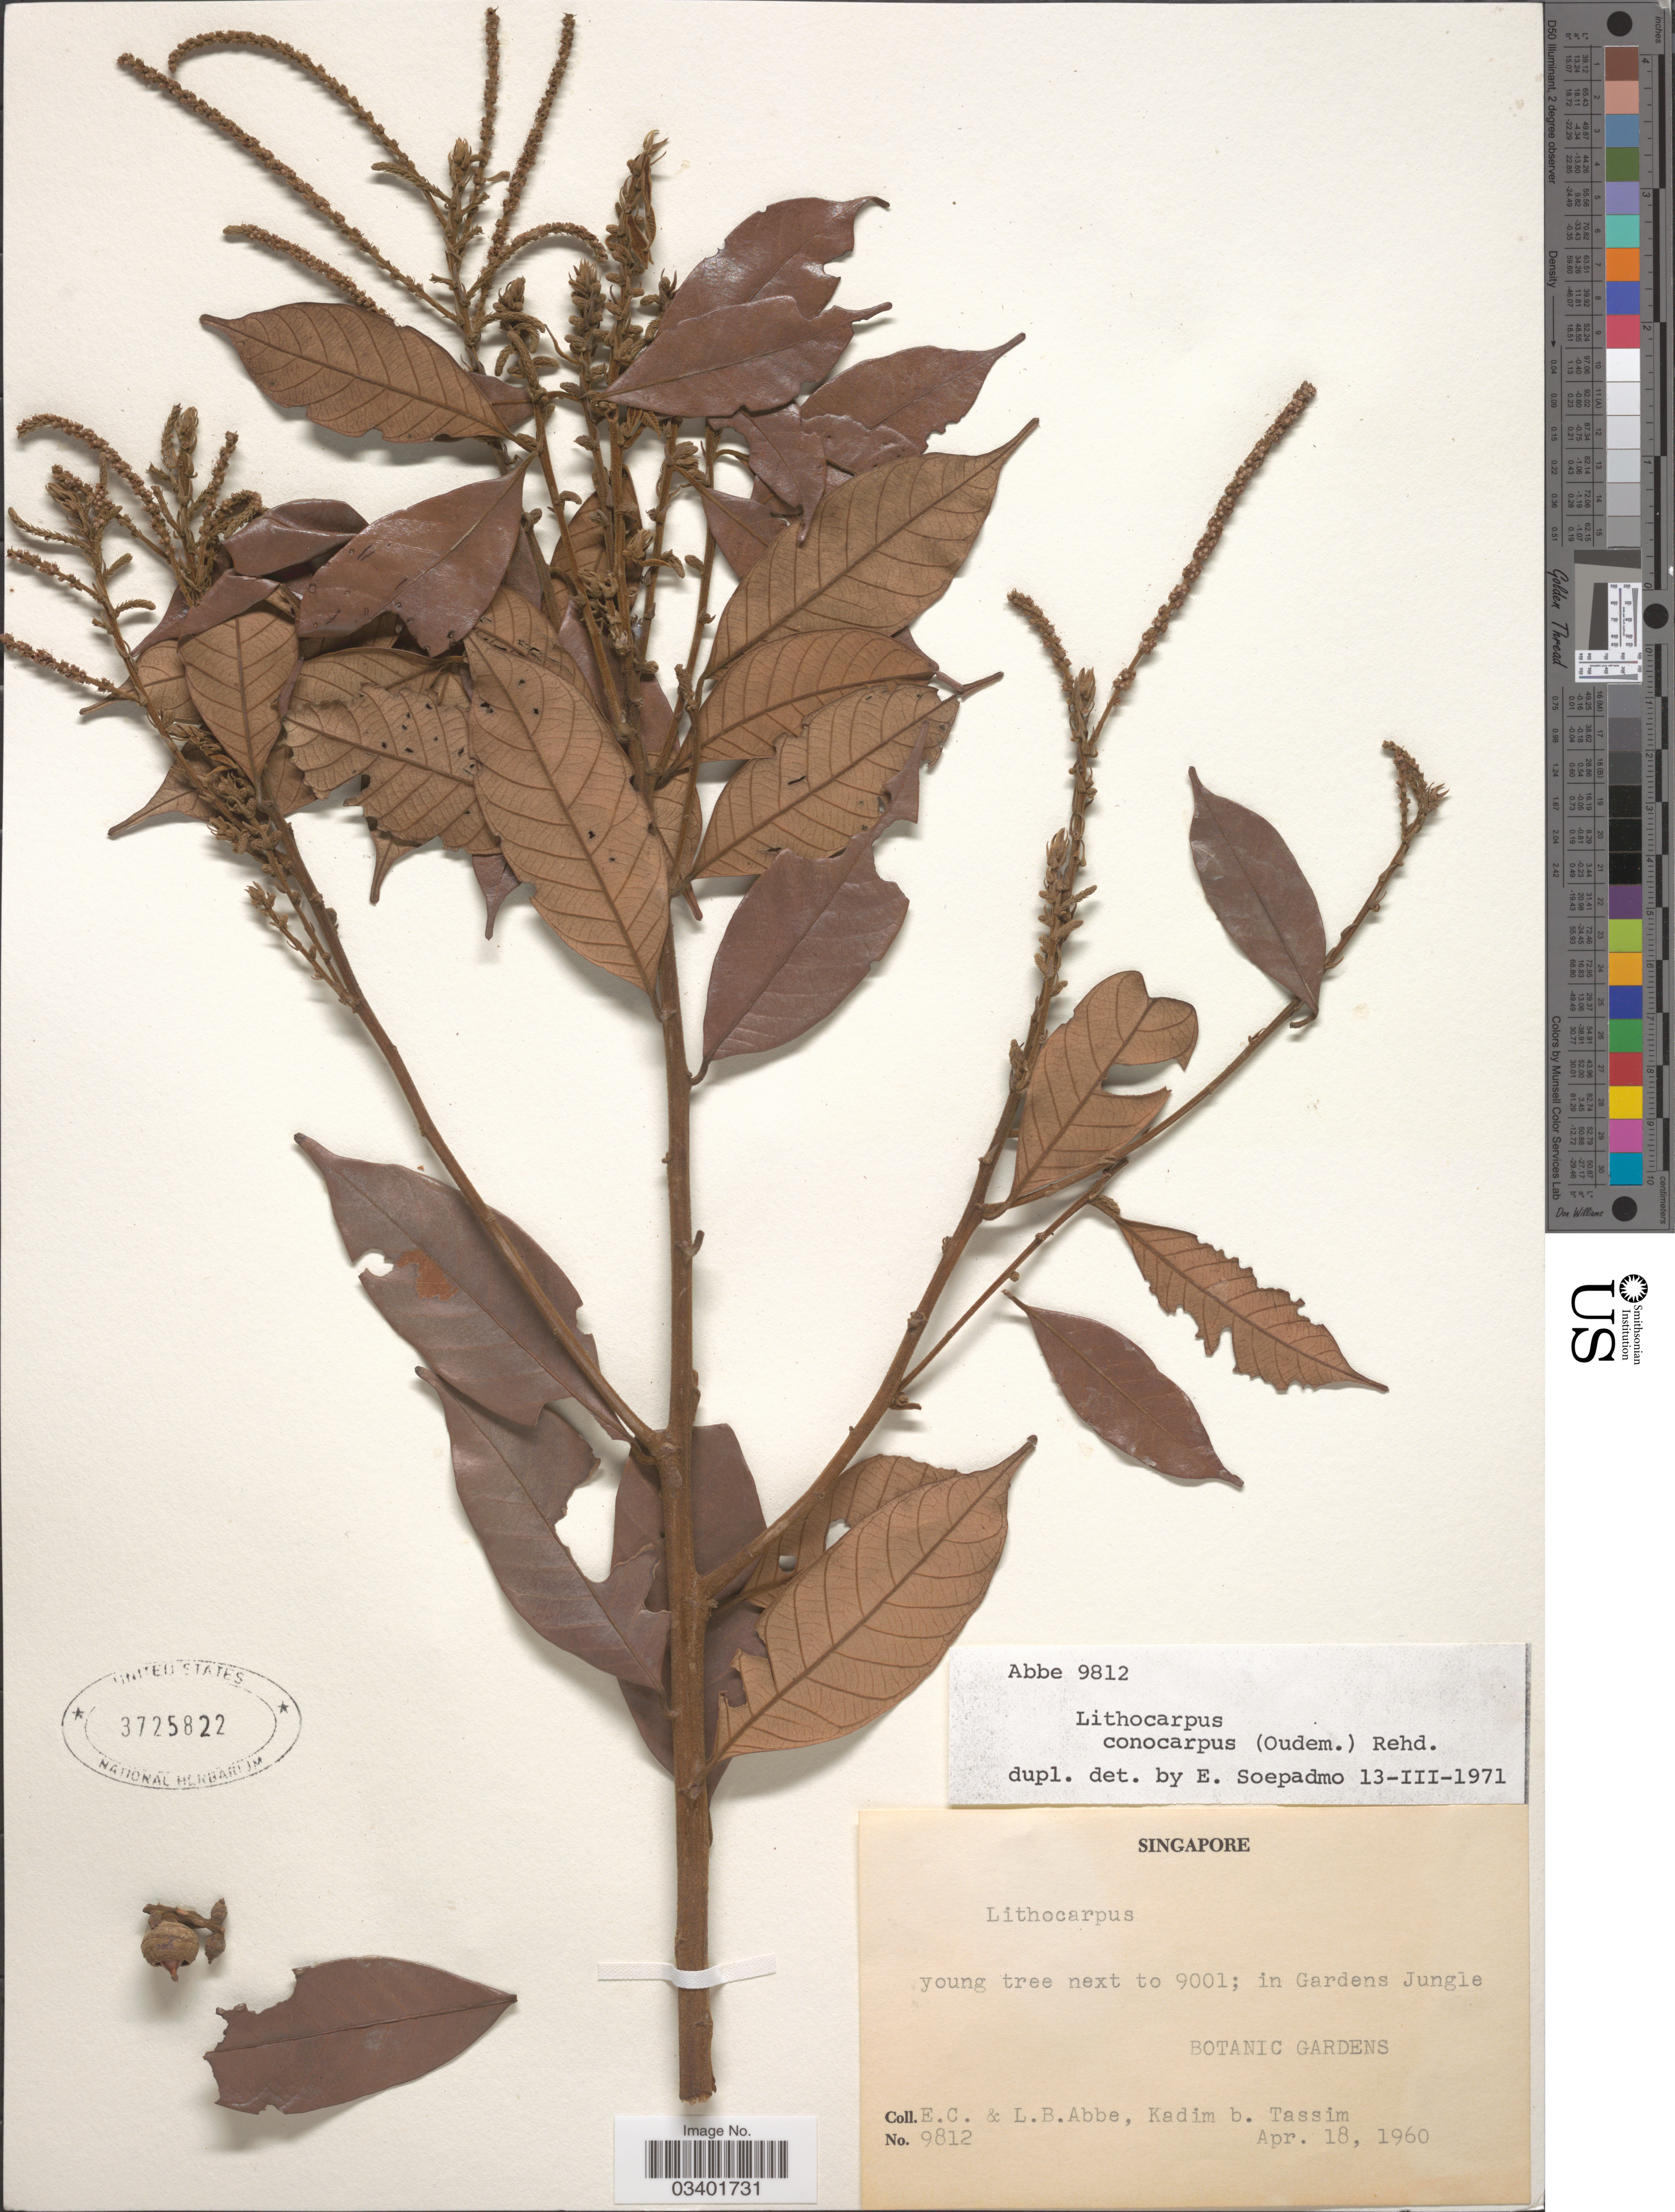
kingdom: Plantae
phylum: Tracheophyta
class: Magnoliopsida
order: Fagales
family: Fagaceae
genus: Lithocarpus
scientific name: Lithocarpus conocarpus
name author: (Oudem.) Rehder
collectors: E. C. Abbe, L. B. Abbe & K. Tassim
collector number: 9812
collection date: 1960-04-18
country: Singapore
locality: In Gardens Jungle, Botanic Gardens.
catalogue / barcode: US 3725822